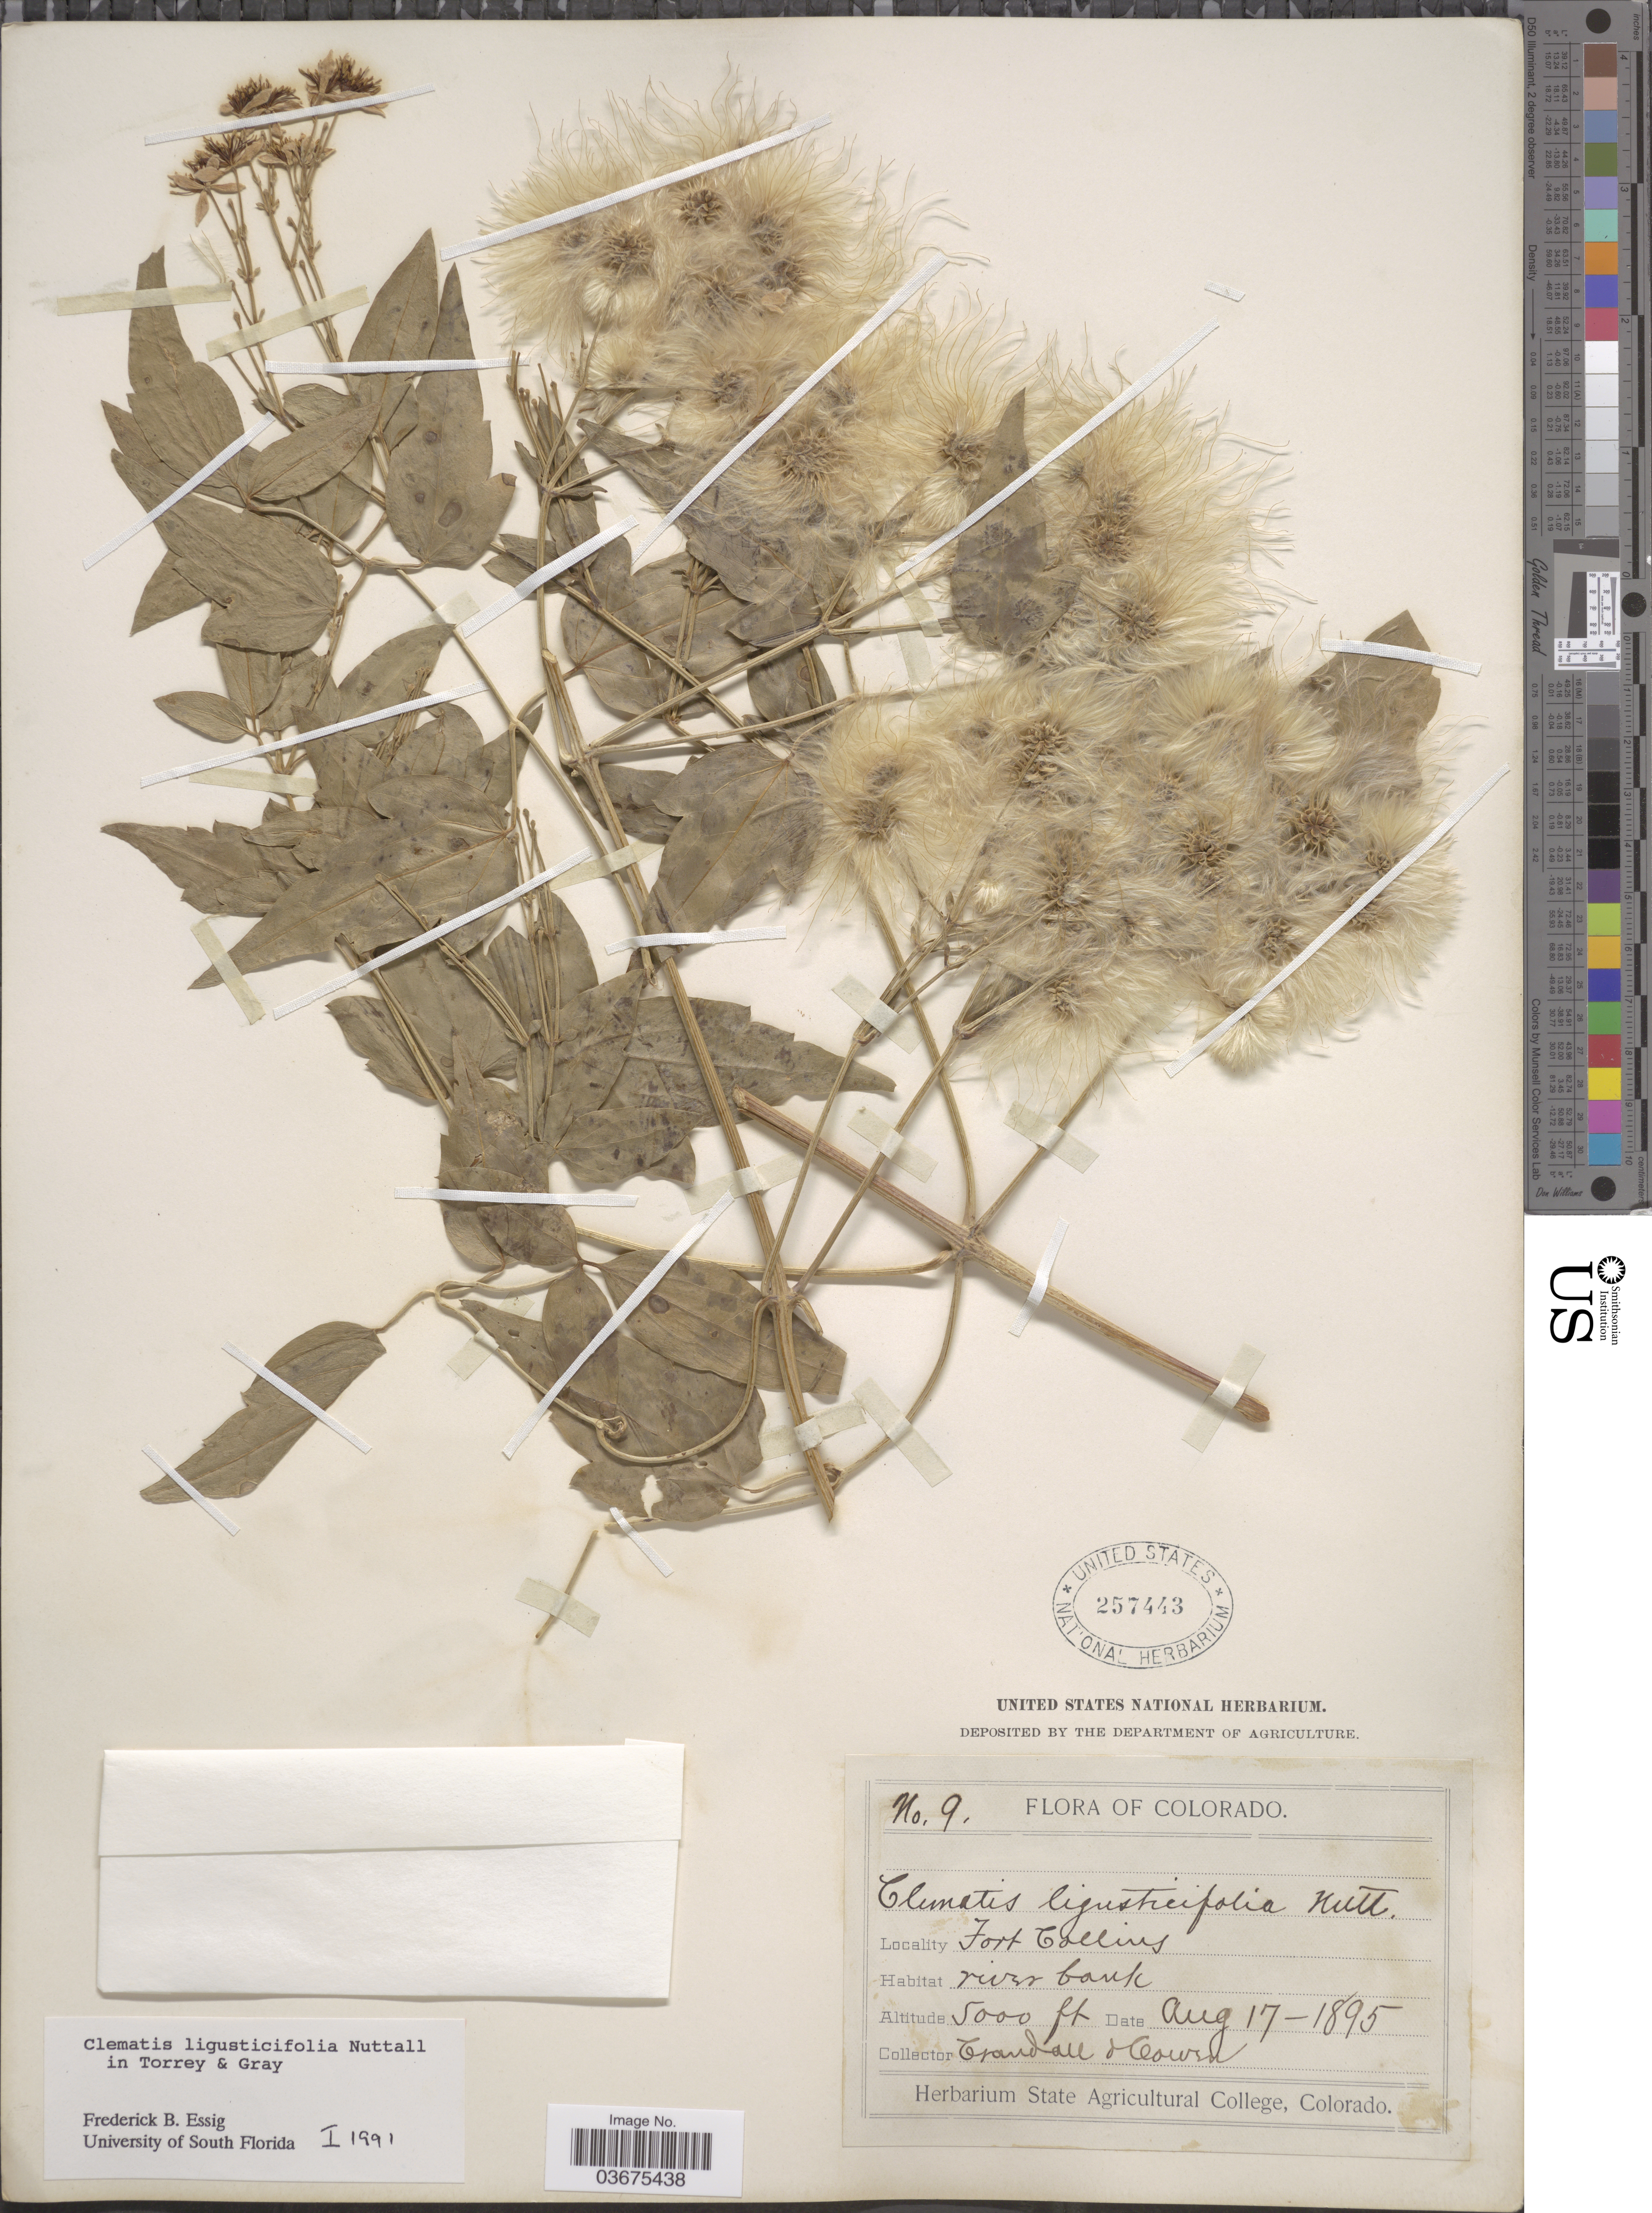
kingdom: Plantae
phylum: Tracheophyta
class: Magnoliopsida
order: Ranunculales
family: Ranunculaceae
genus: Clematis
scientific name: Clematis ligusticifolia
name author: Nutt.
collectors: -. Crandall & -. Cowen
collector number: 9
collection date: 1895-08-17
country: United States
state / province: Colorado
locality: Fort Collins.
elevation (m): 1524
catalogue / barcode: US 257443